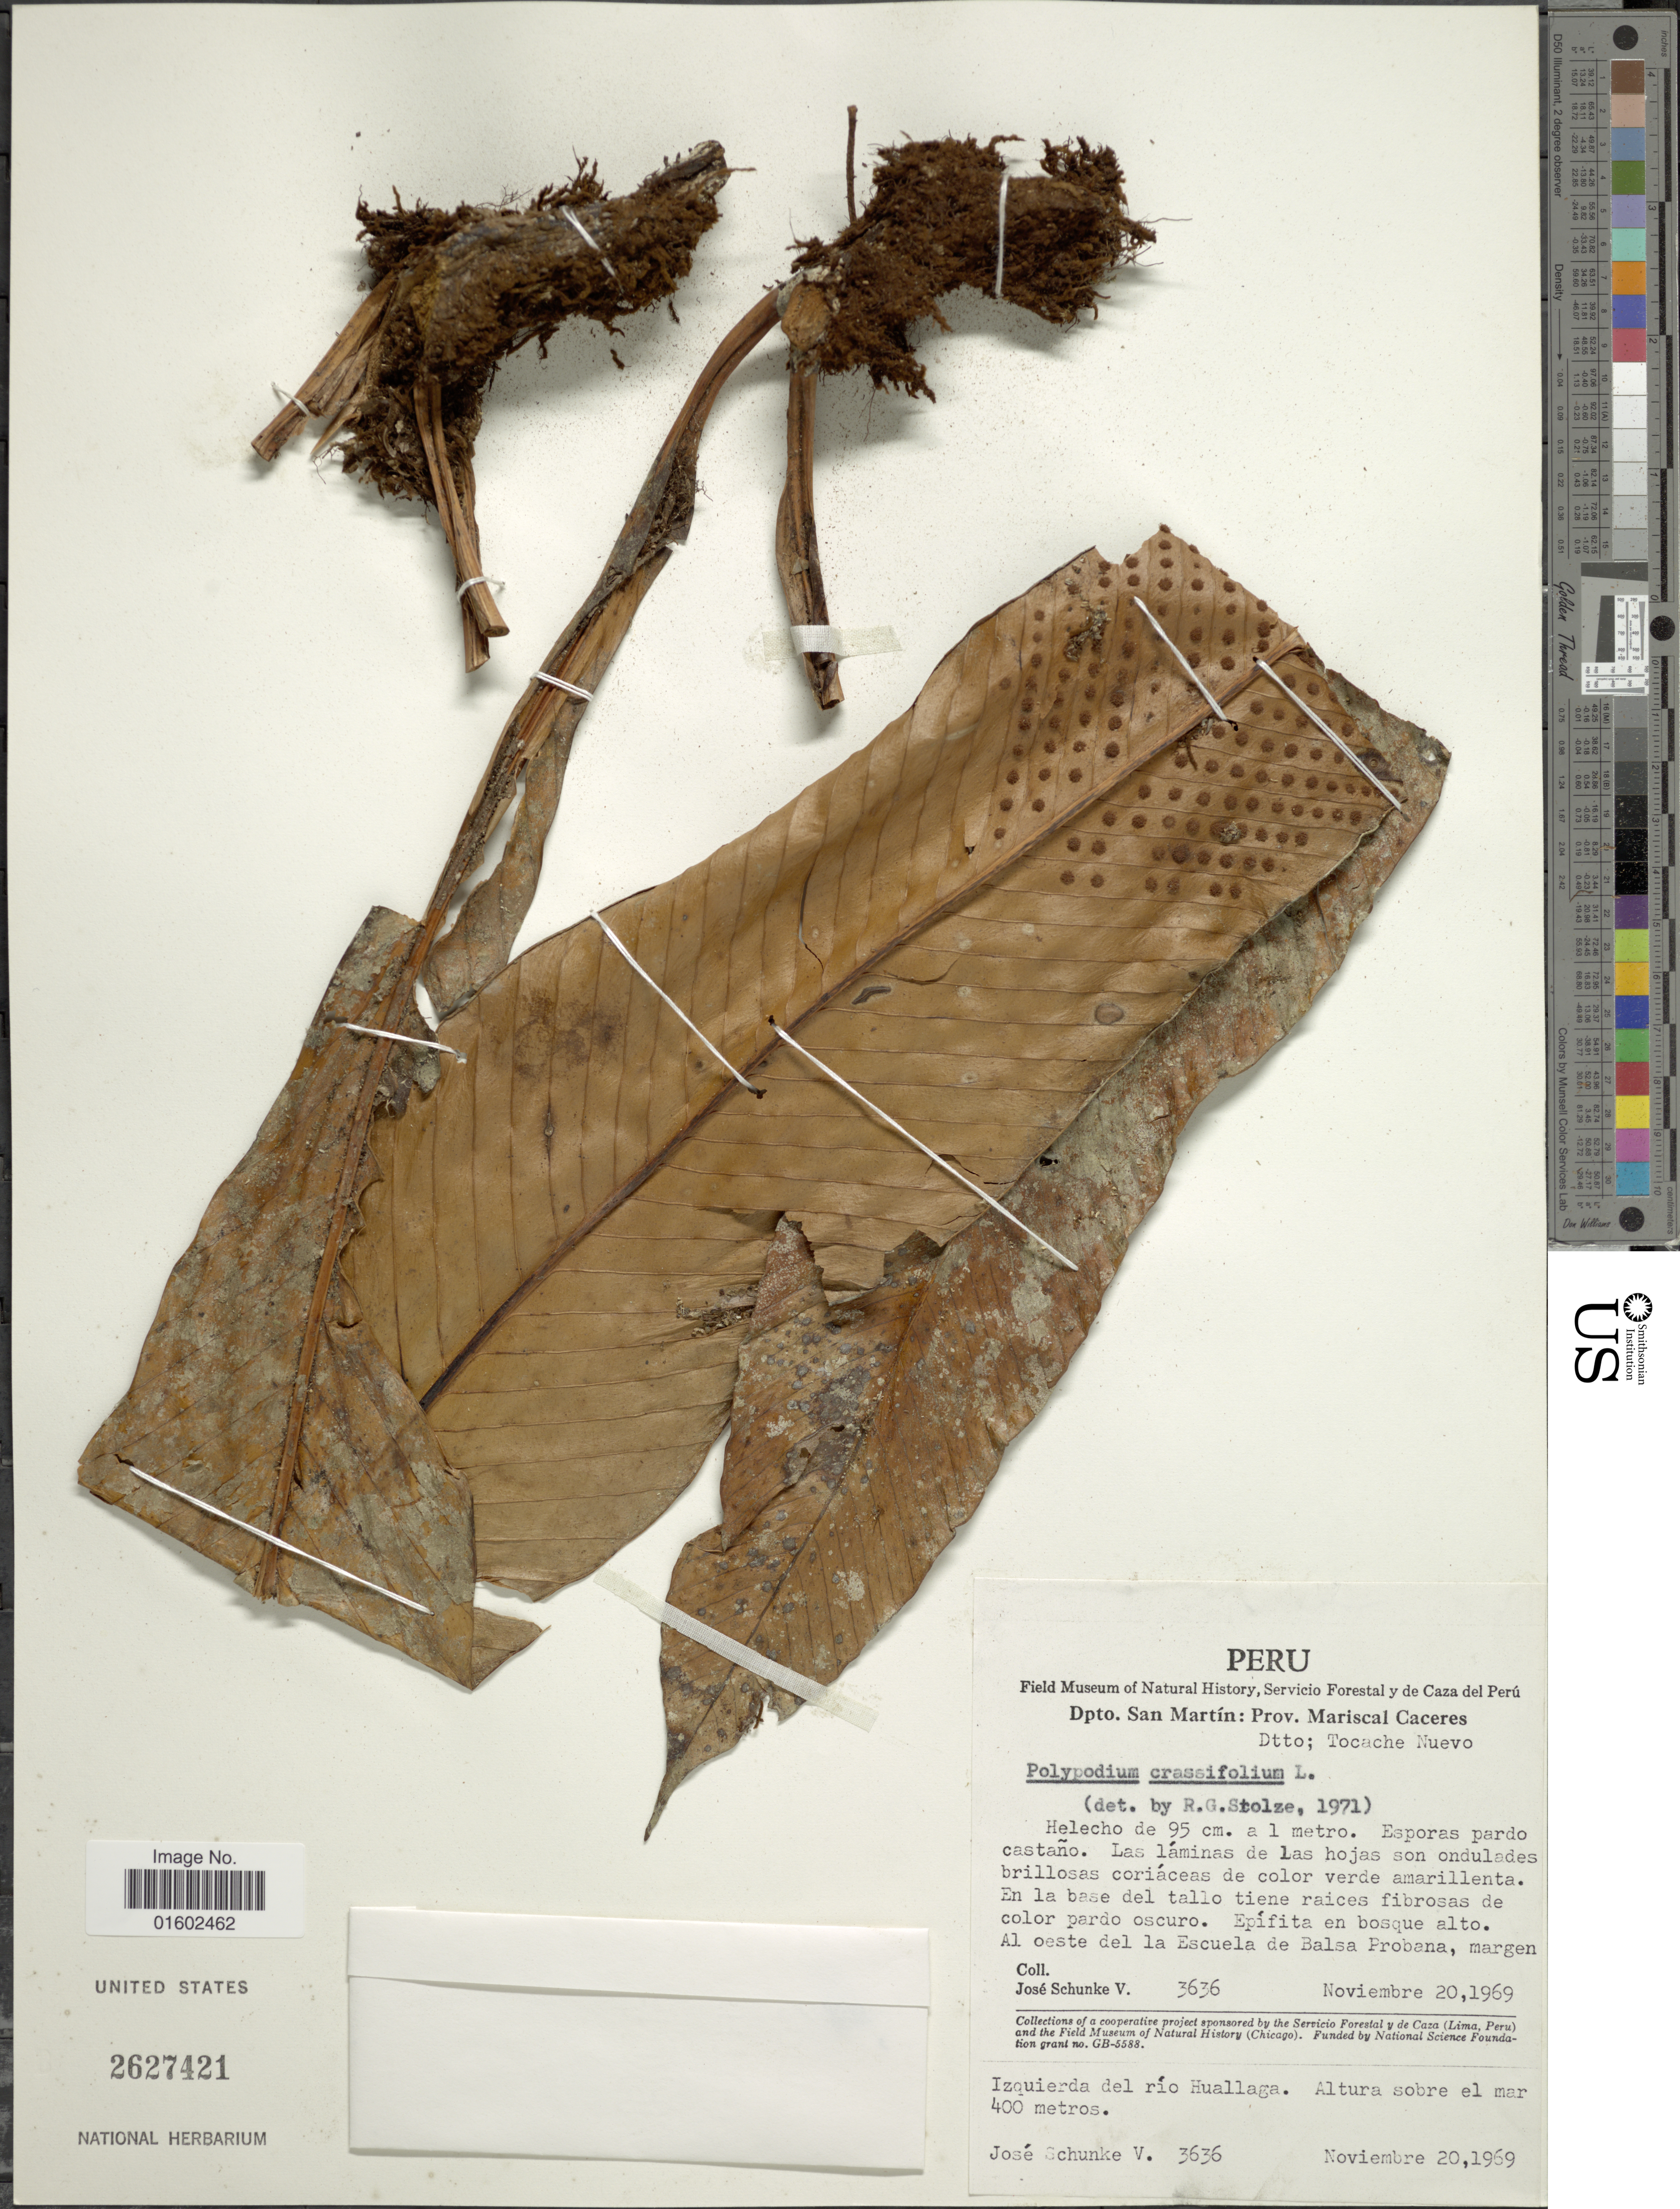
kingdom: Plantae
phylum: Tracheophyta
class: Polypodiopsida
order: Polypodiales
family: Polypodiaceae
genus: Niphidium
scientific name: Niphidium crassifolium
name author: (L.) Lellinger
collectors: J. Schunke Vigo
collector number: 3636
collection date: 1969-11-20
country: Peru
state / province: San Martín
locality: Dpto. San Martin, Prov. Mariscal Caceres, Dtto; Tocache Nuevo, Izquierda del rio Huallaga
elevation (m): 400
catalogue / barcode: US 2627421